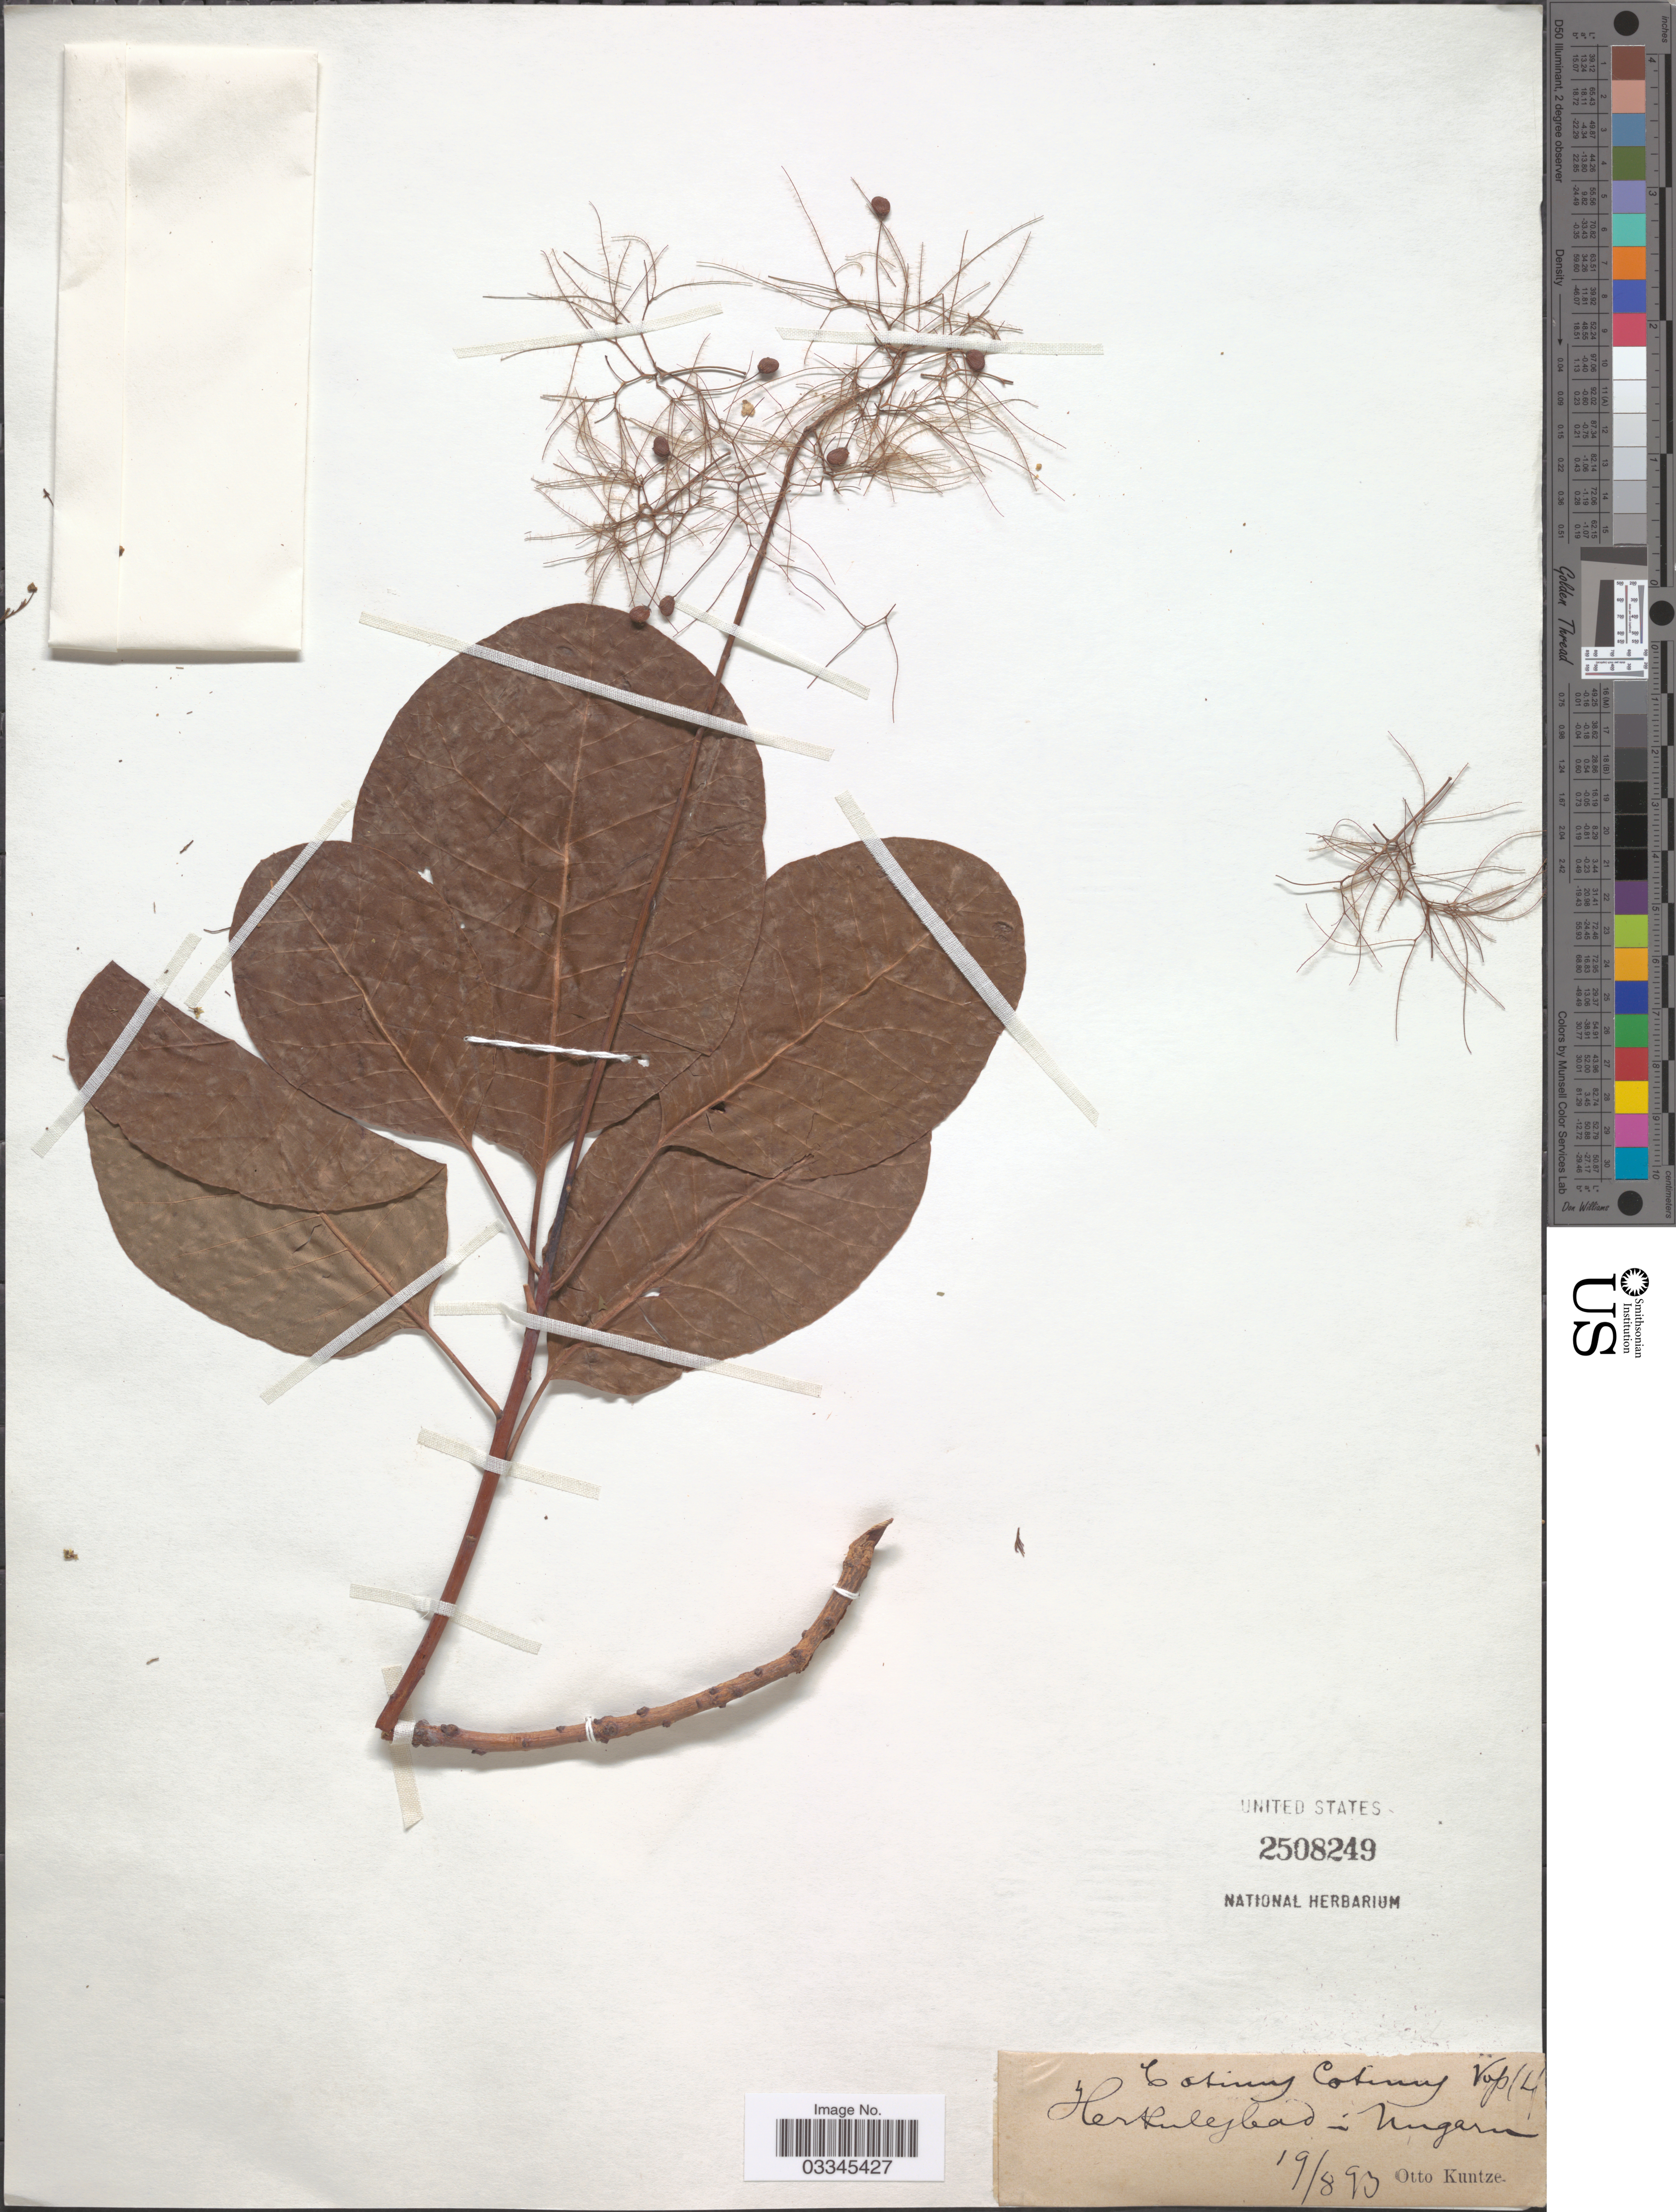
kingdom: Plantae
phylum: Tracheophyta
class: Magnoliopsida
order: Sapindales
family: Anacardiaceae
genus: Cotinus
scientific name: Cotinus coggygria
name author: Scop.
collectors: C.E.O. Kuntze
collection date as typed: Transcribed d/m/y: 19/8/93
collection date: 1893-08-19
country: Romania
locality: Herkulesbad in Ungarn.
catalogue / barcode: US 2508249